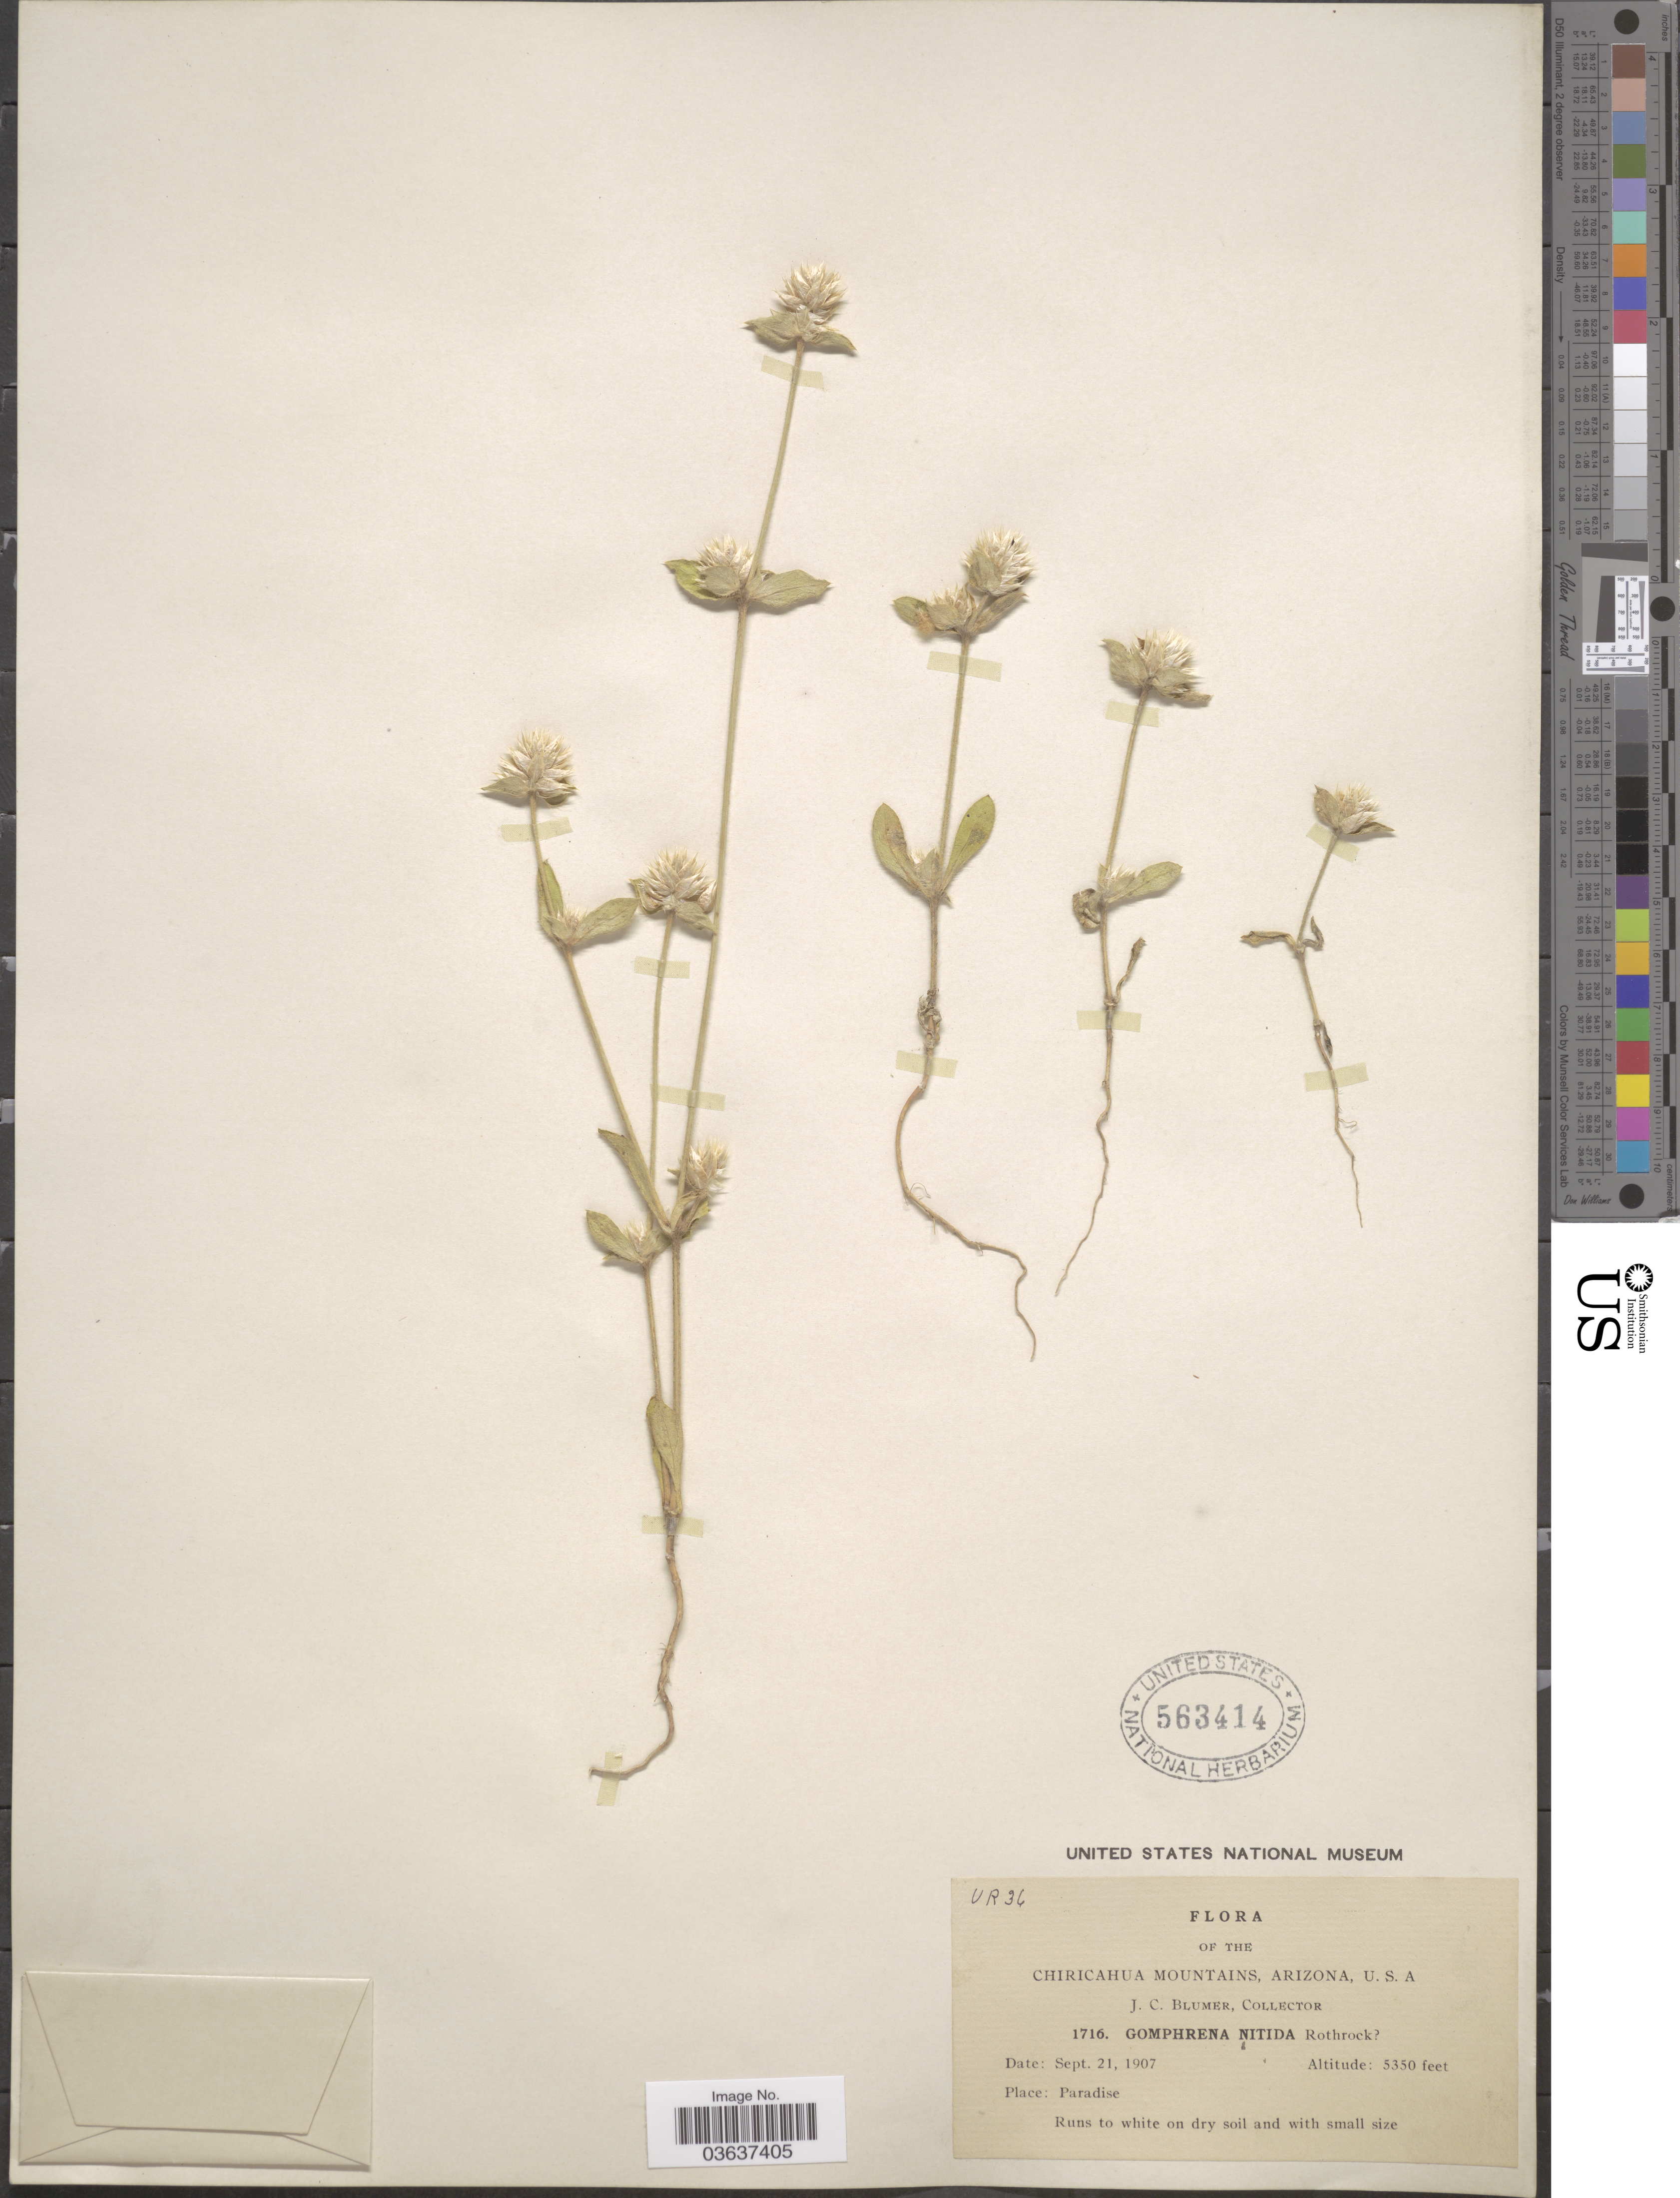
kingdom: Plantae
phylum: Tracheophyta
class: Magnoliopsida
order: Caryophyllales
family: Amaranthaceae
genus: Gomphrena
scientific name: Gomphrena nitida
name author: Rothr.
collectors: J. C. Blumer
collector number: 1716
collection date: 1907-09-21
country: United States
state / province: Arizona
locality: Chiricahua Mountains. Paradise.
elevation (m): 1631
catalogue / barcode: US 563414